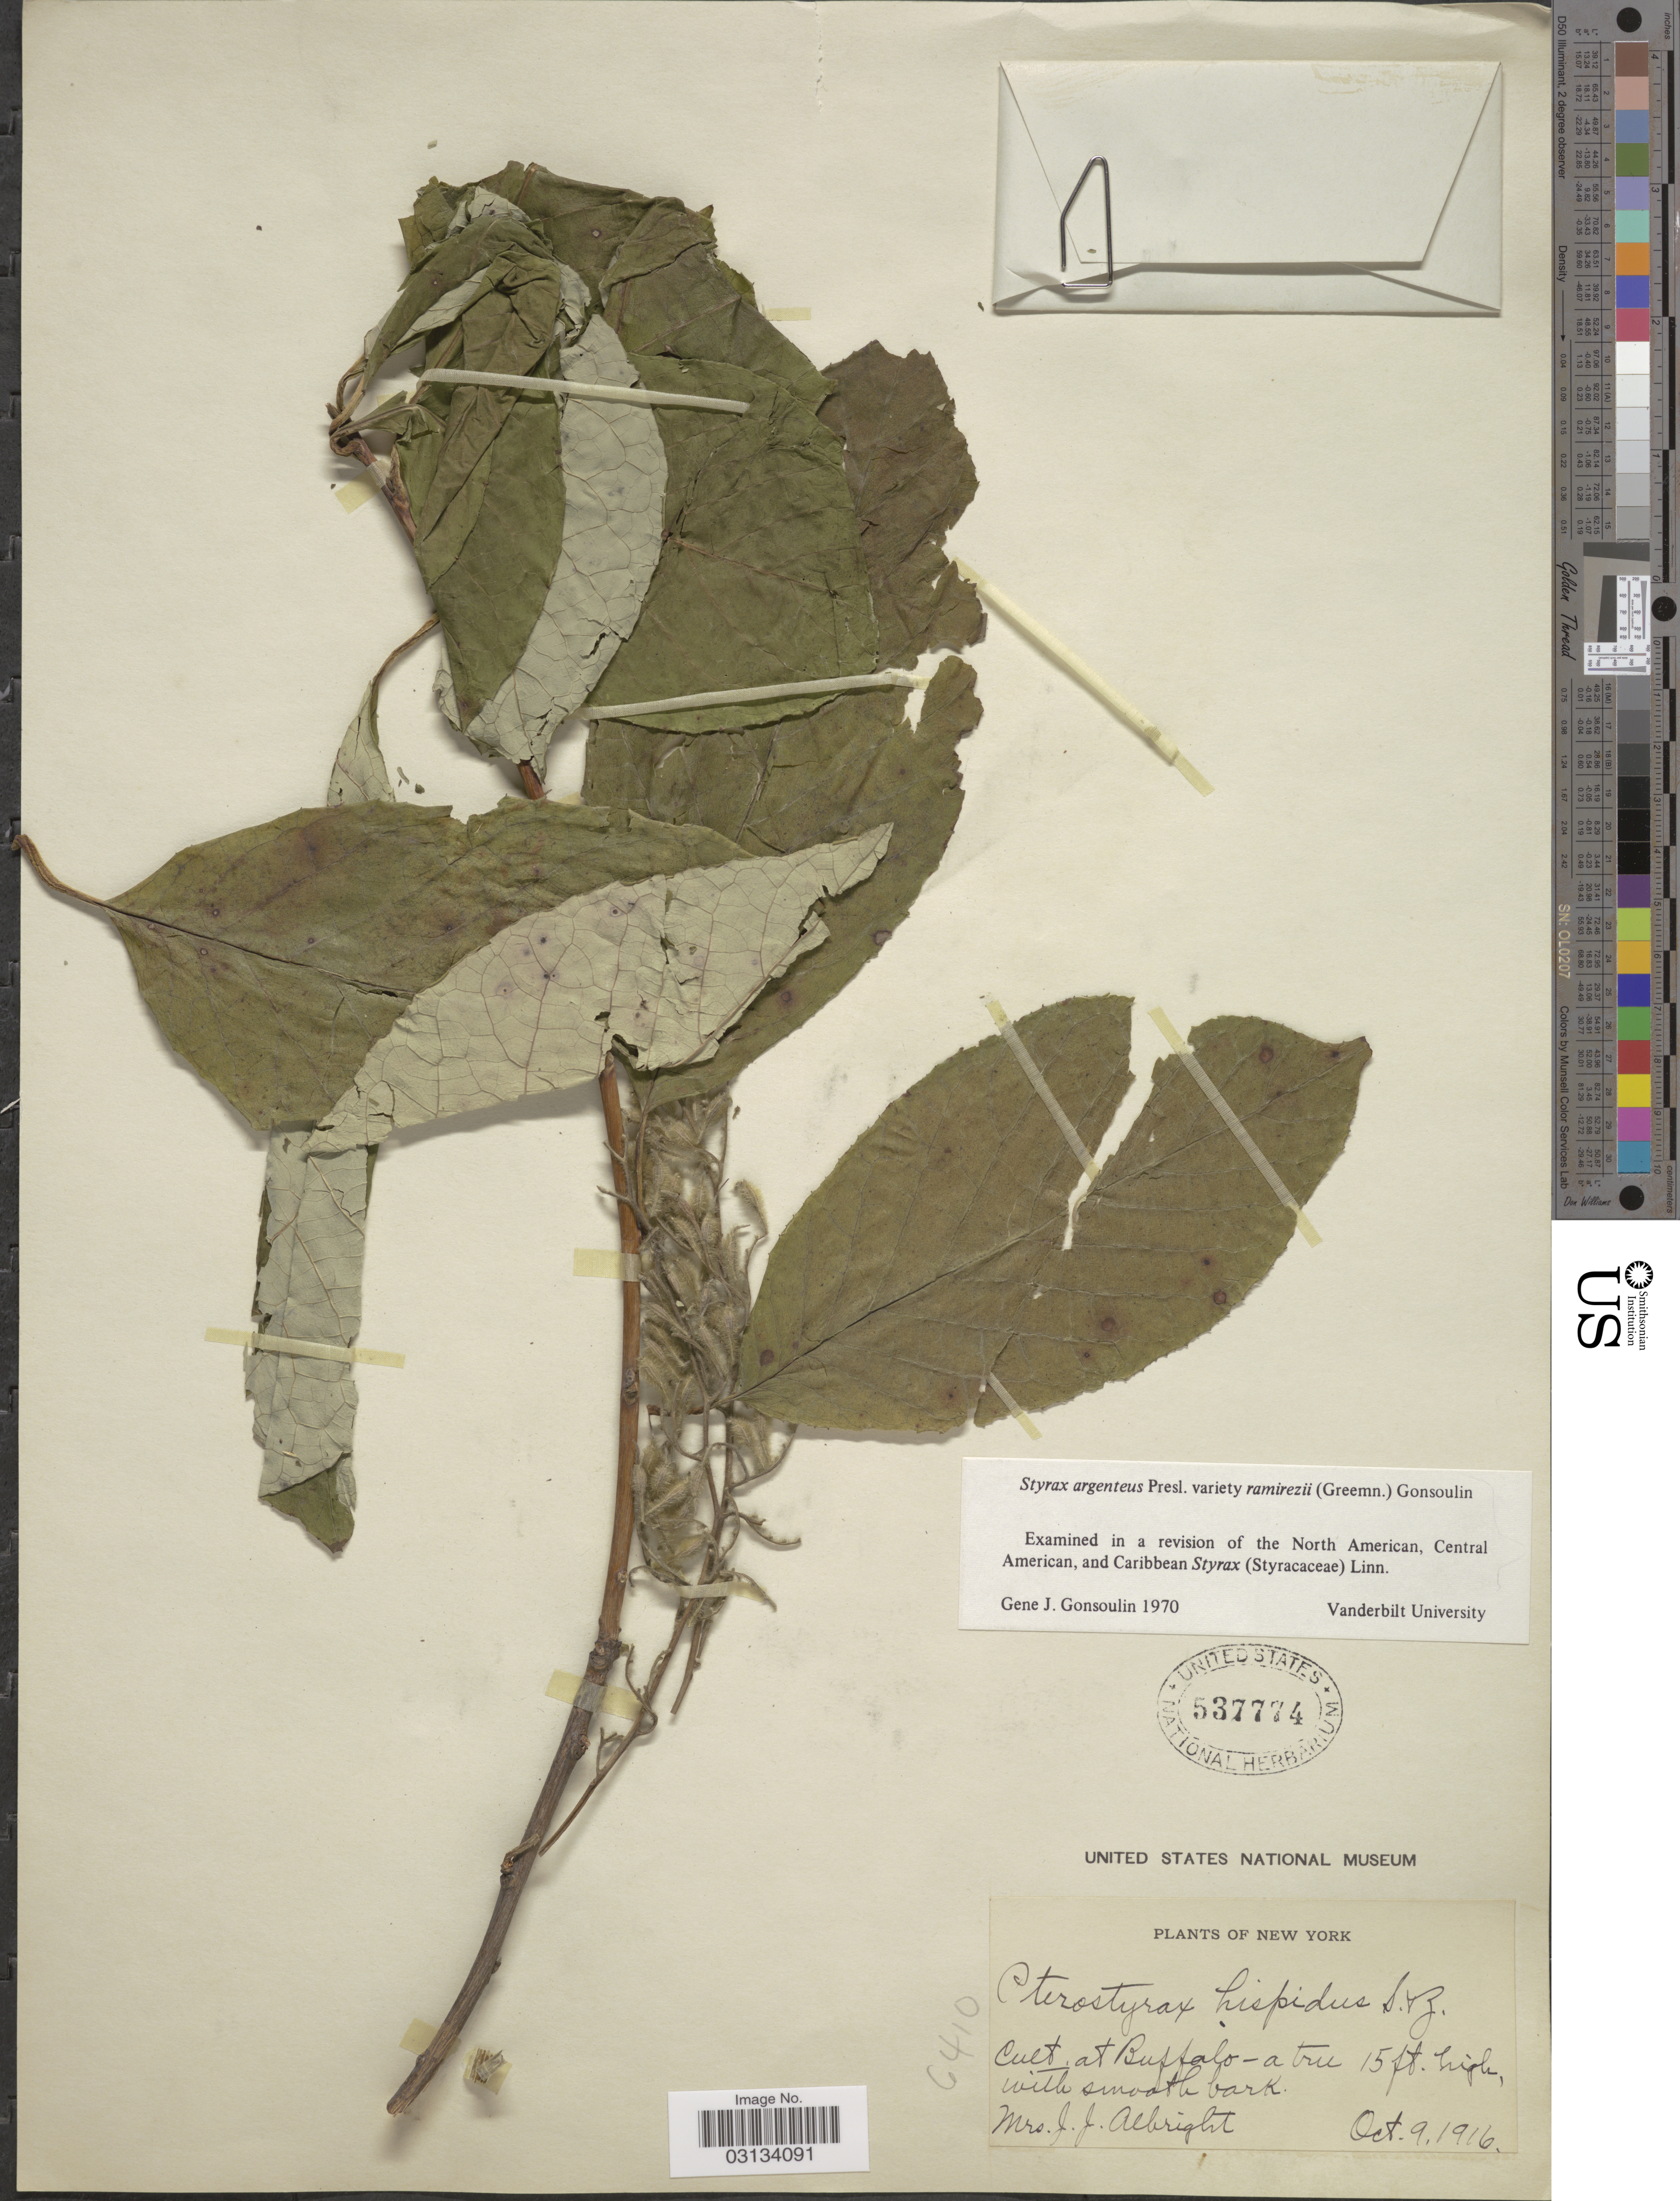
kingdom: Plantae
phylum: Tracheophyta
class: Magnoliopsida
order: Ericales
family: Styracaceae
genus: Styrax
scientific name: Styrax argenteus var. ramirezii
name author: (Greenm.) Gonsoulin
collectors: J. Albright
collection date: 1916-10-09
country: United States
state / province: New York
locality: Buffalo.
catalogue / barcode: US 537774